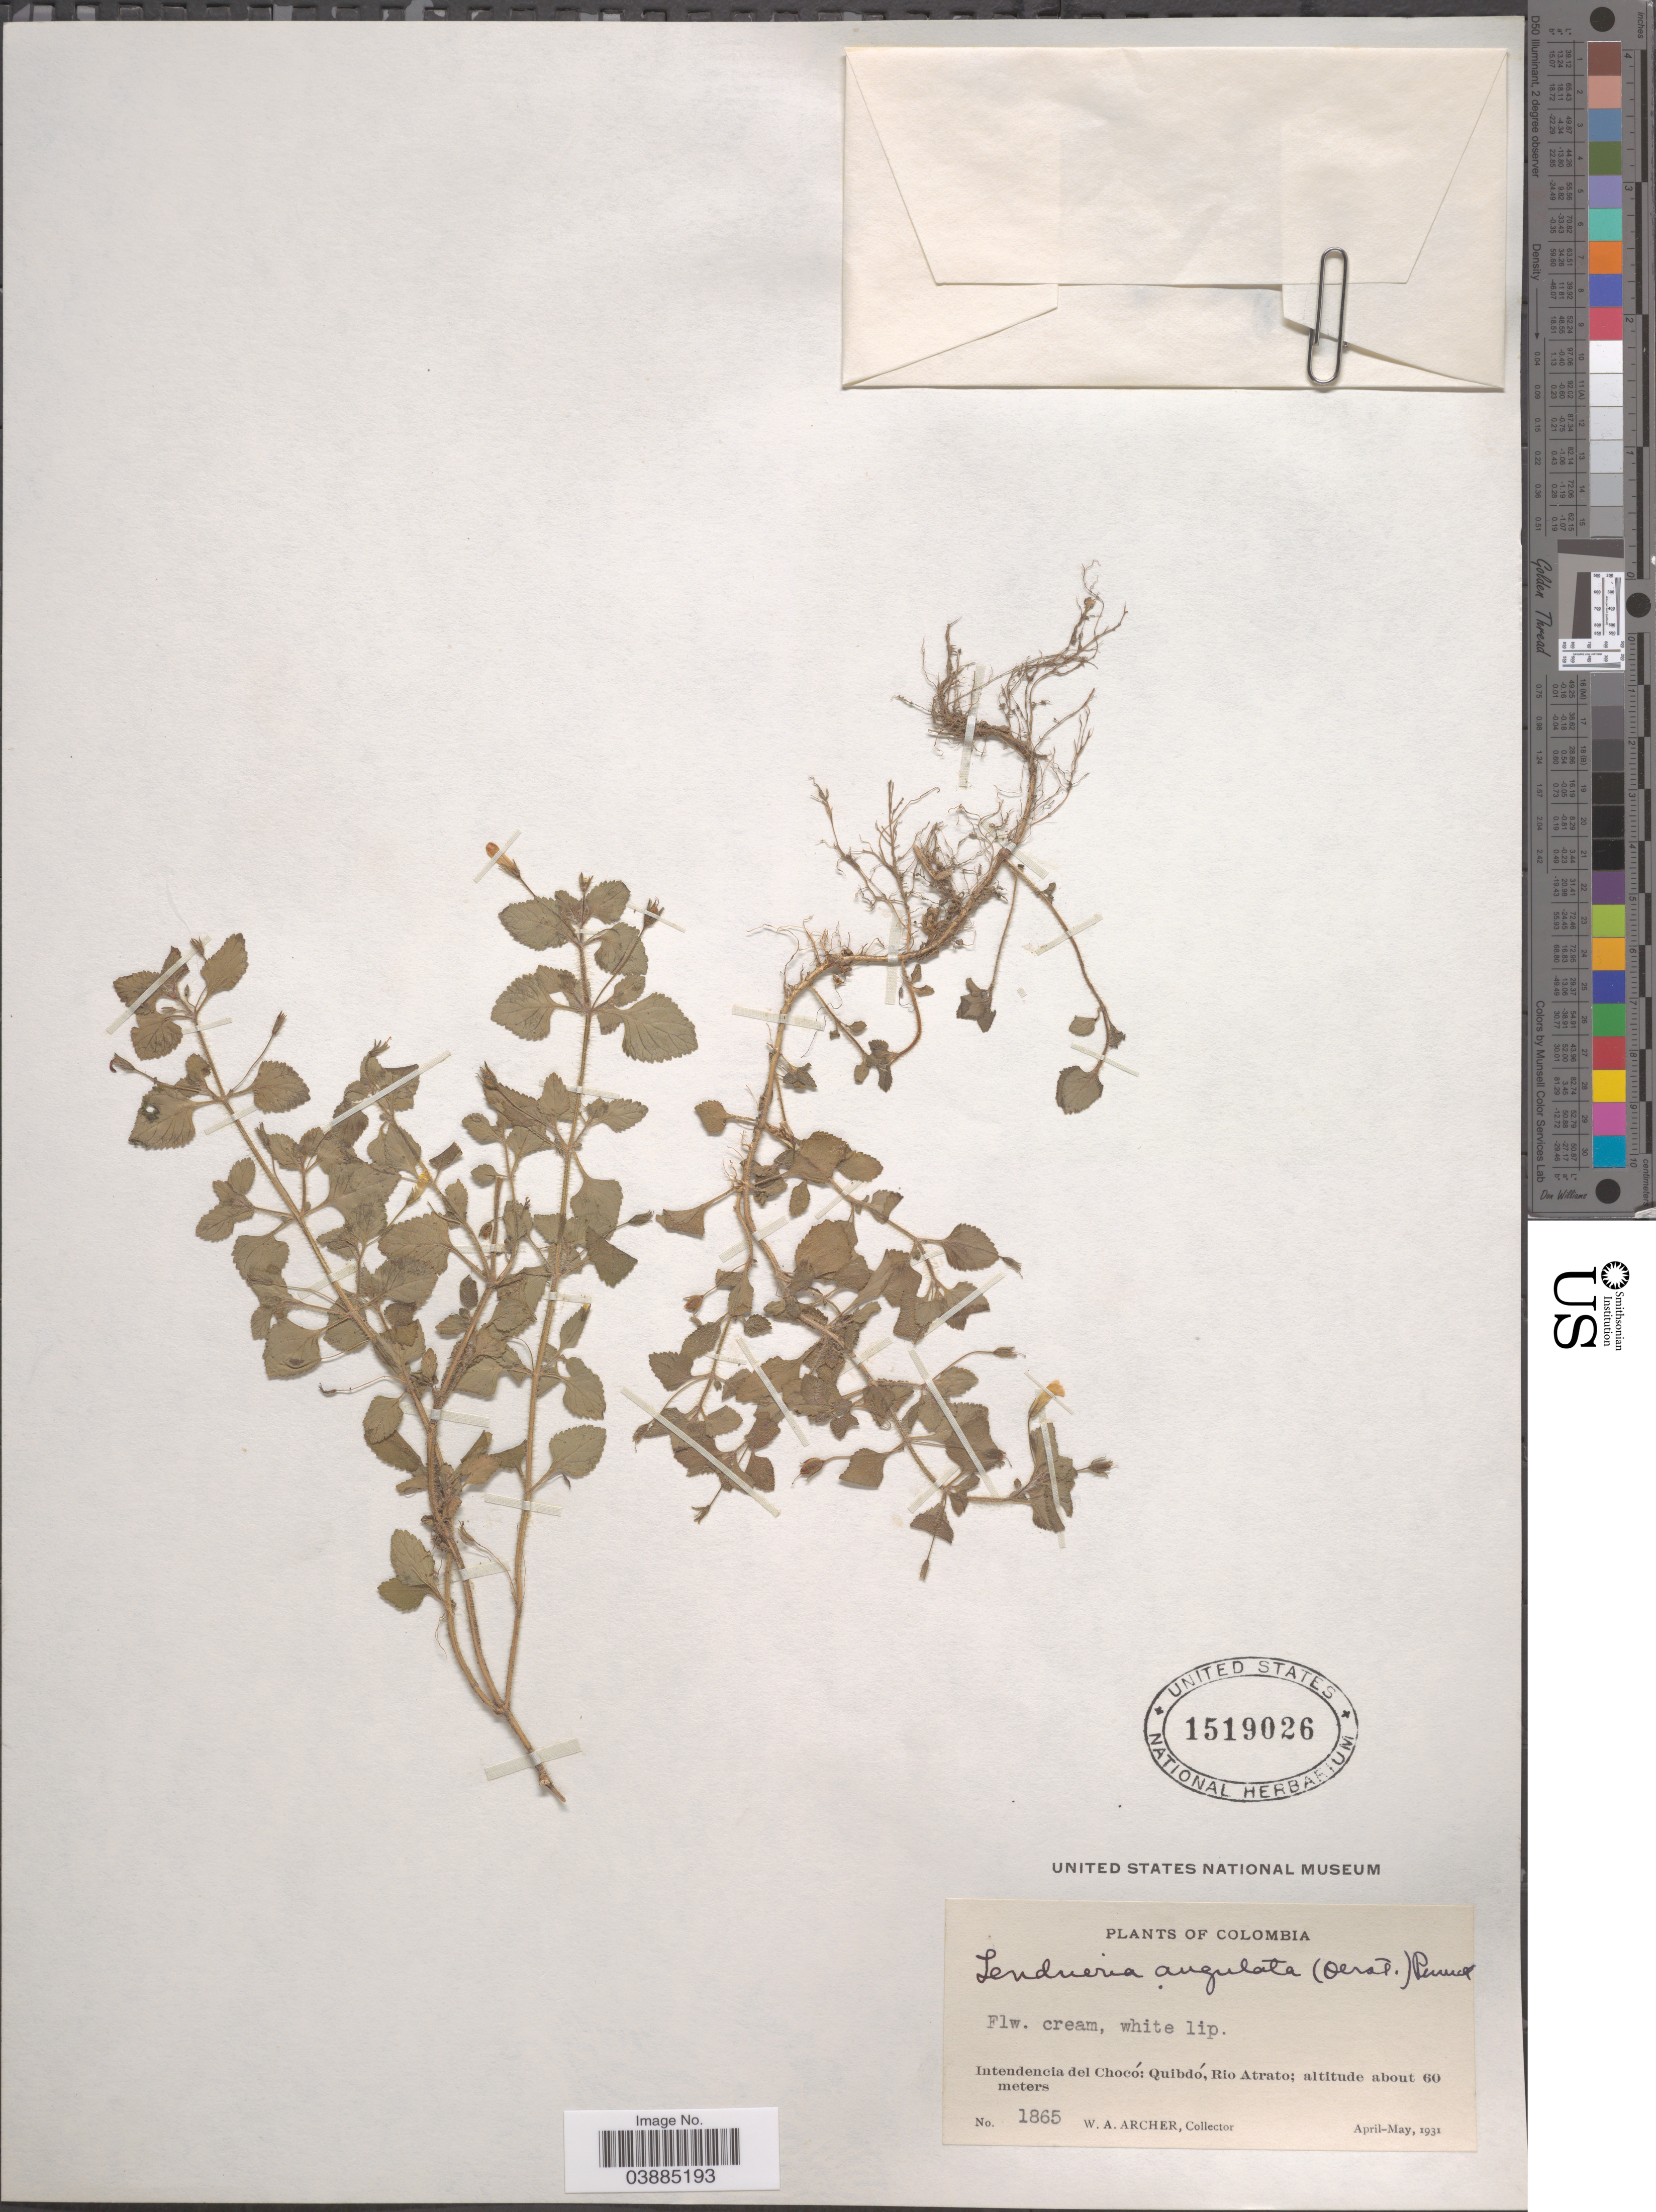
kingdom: Plantae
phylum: Tracheophyta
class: Magnoliopsida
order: Lamiales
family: Plantaginaceae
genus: Lendneria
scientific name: Lendneria angulata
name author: (Oerst.) Pennell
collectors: W. Archer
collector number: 1865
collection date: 1931-04/1931-05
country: Colombia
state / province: Chocó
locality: Intendencia del Chocó: Quibdó, Rio Atrato.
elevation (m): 60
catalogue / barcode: US 1519026